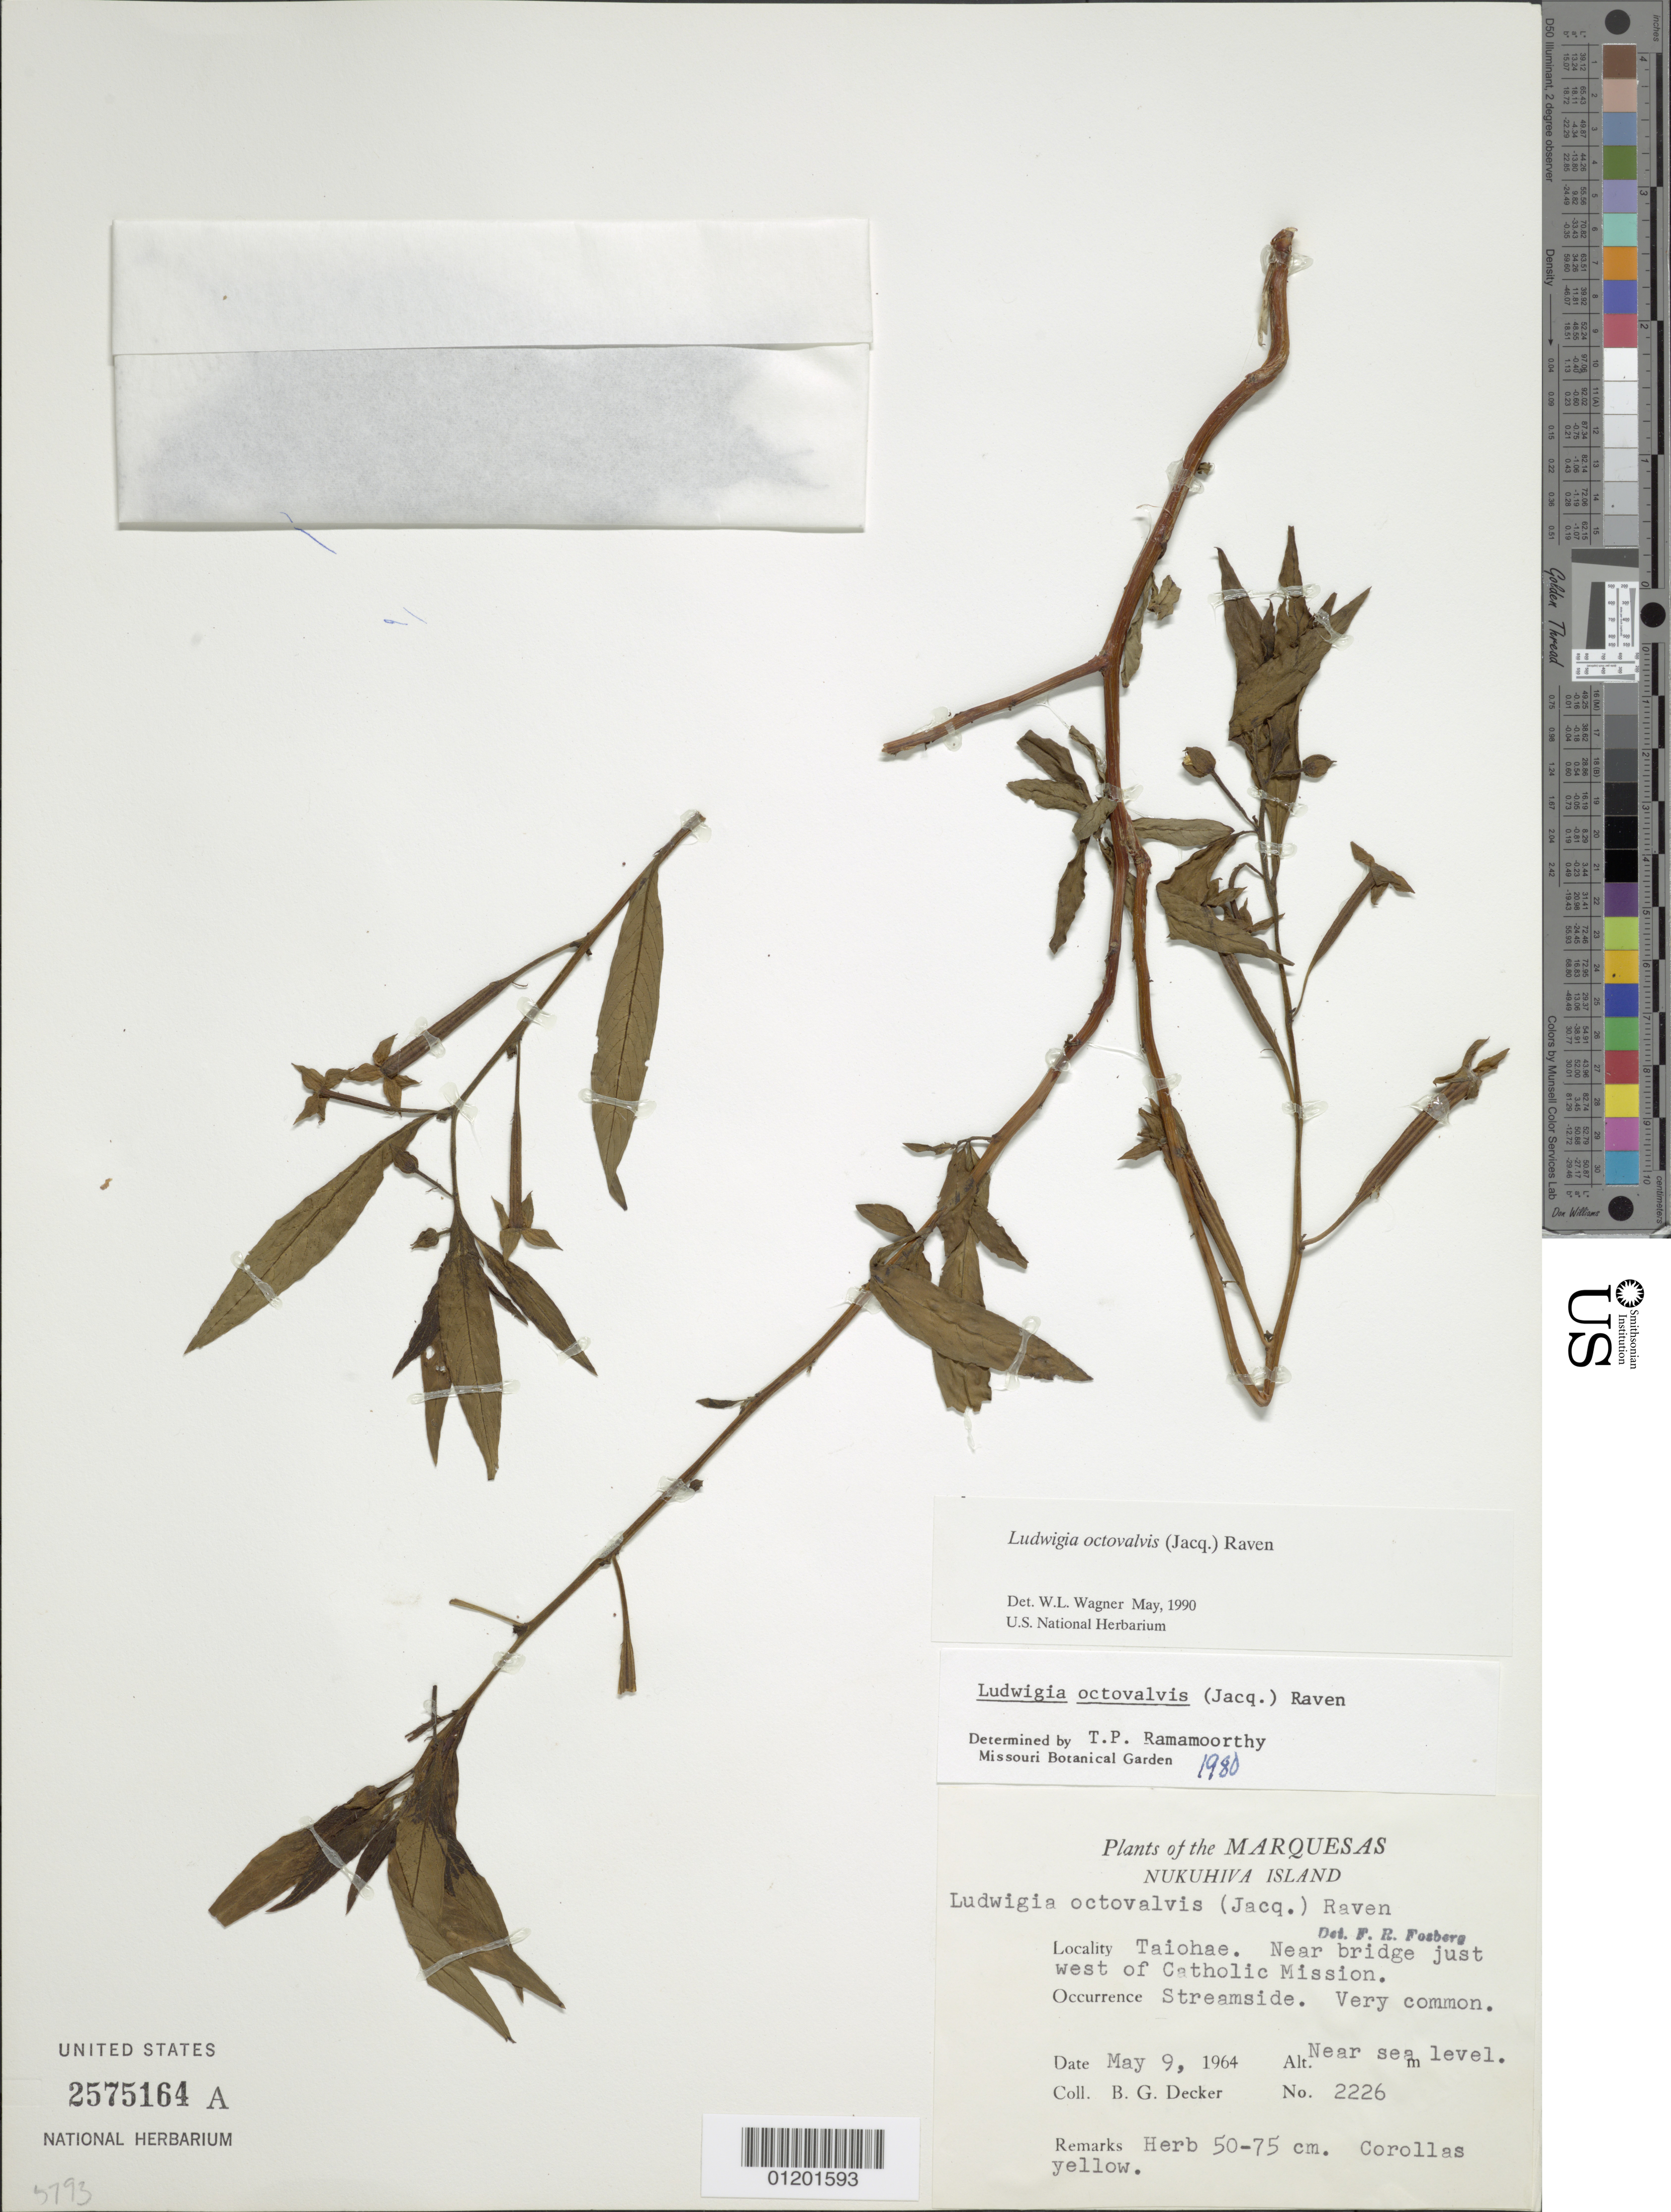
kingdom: Plantae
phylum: Tracheophyta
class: Magnoliopsida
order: Myrtales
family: Onagraceae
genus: Ludwigia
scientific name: Ludwigia octovalvis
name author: (Jacq.) P.H. Raven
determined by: Wagner, W. L., (BOT), Smithsonian Institution - National Museum of Natural History (UNITED STATES)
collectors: B. G. Decker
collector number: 2226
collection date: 1964-05-09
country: French Polynesia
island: Nuku Hiva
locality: Taiohae, near bridge just W of Catholic Mission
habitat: Streamside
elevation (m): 0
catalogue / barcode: US 2575164A